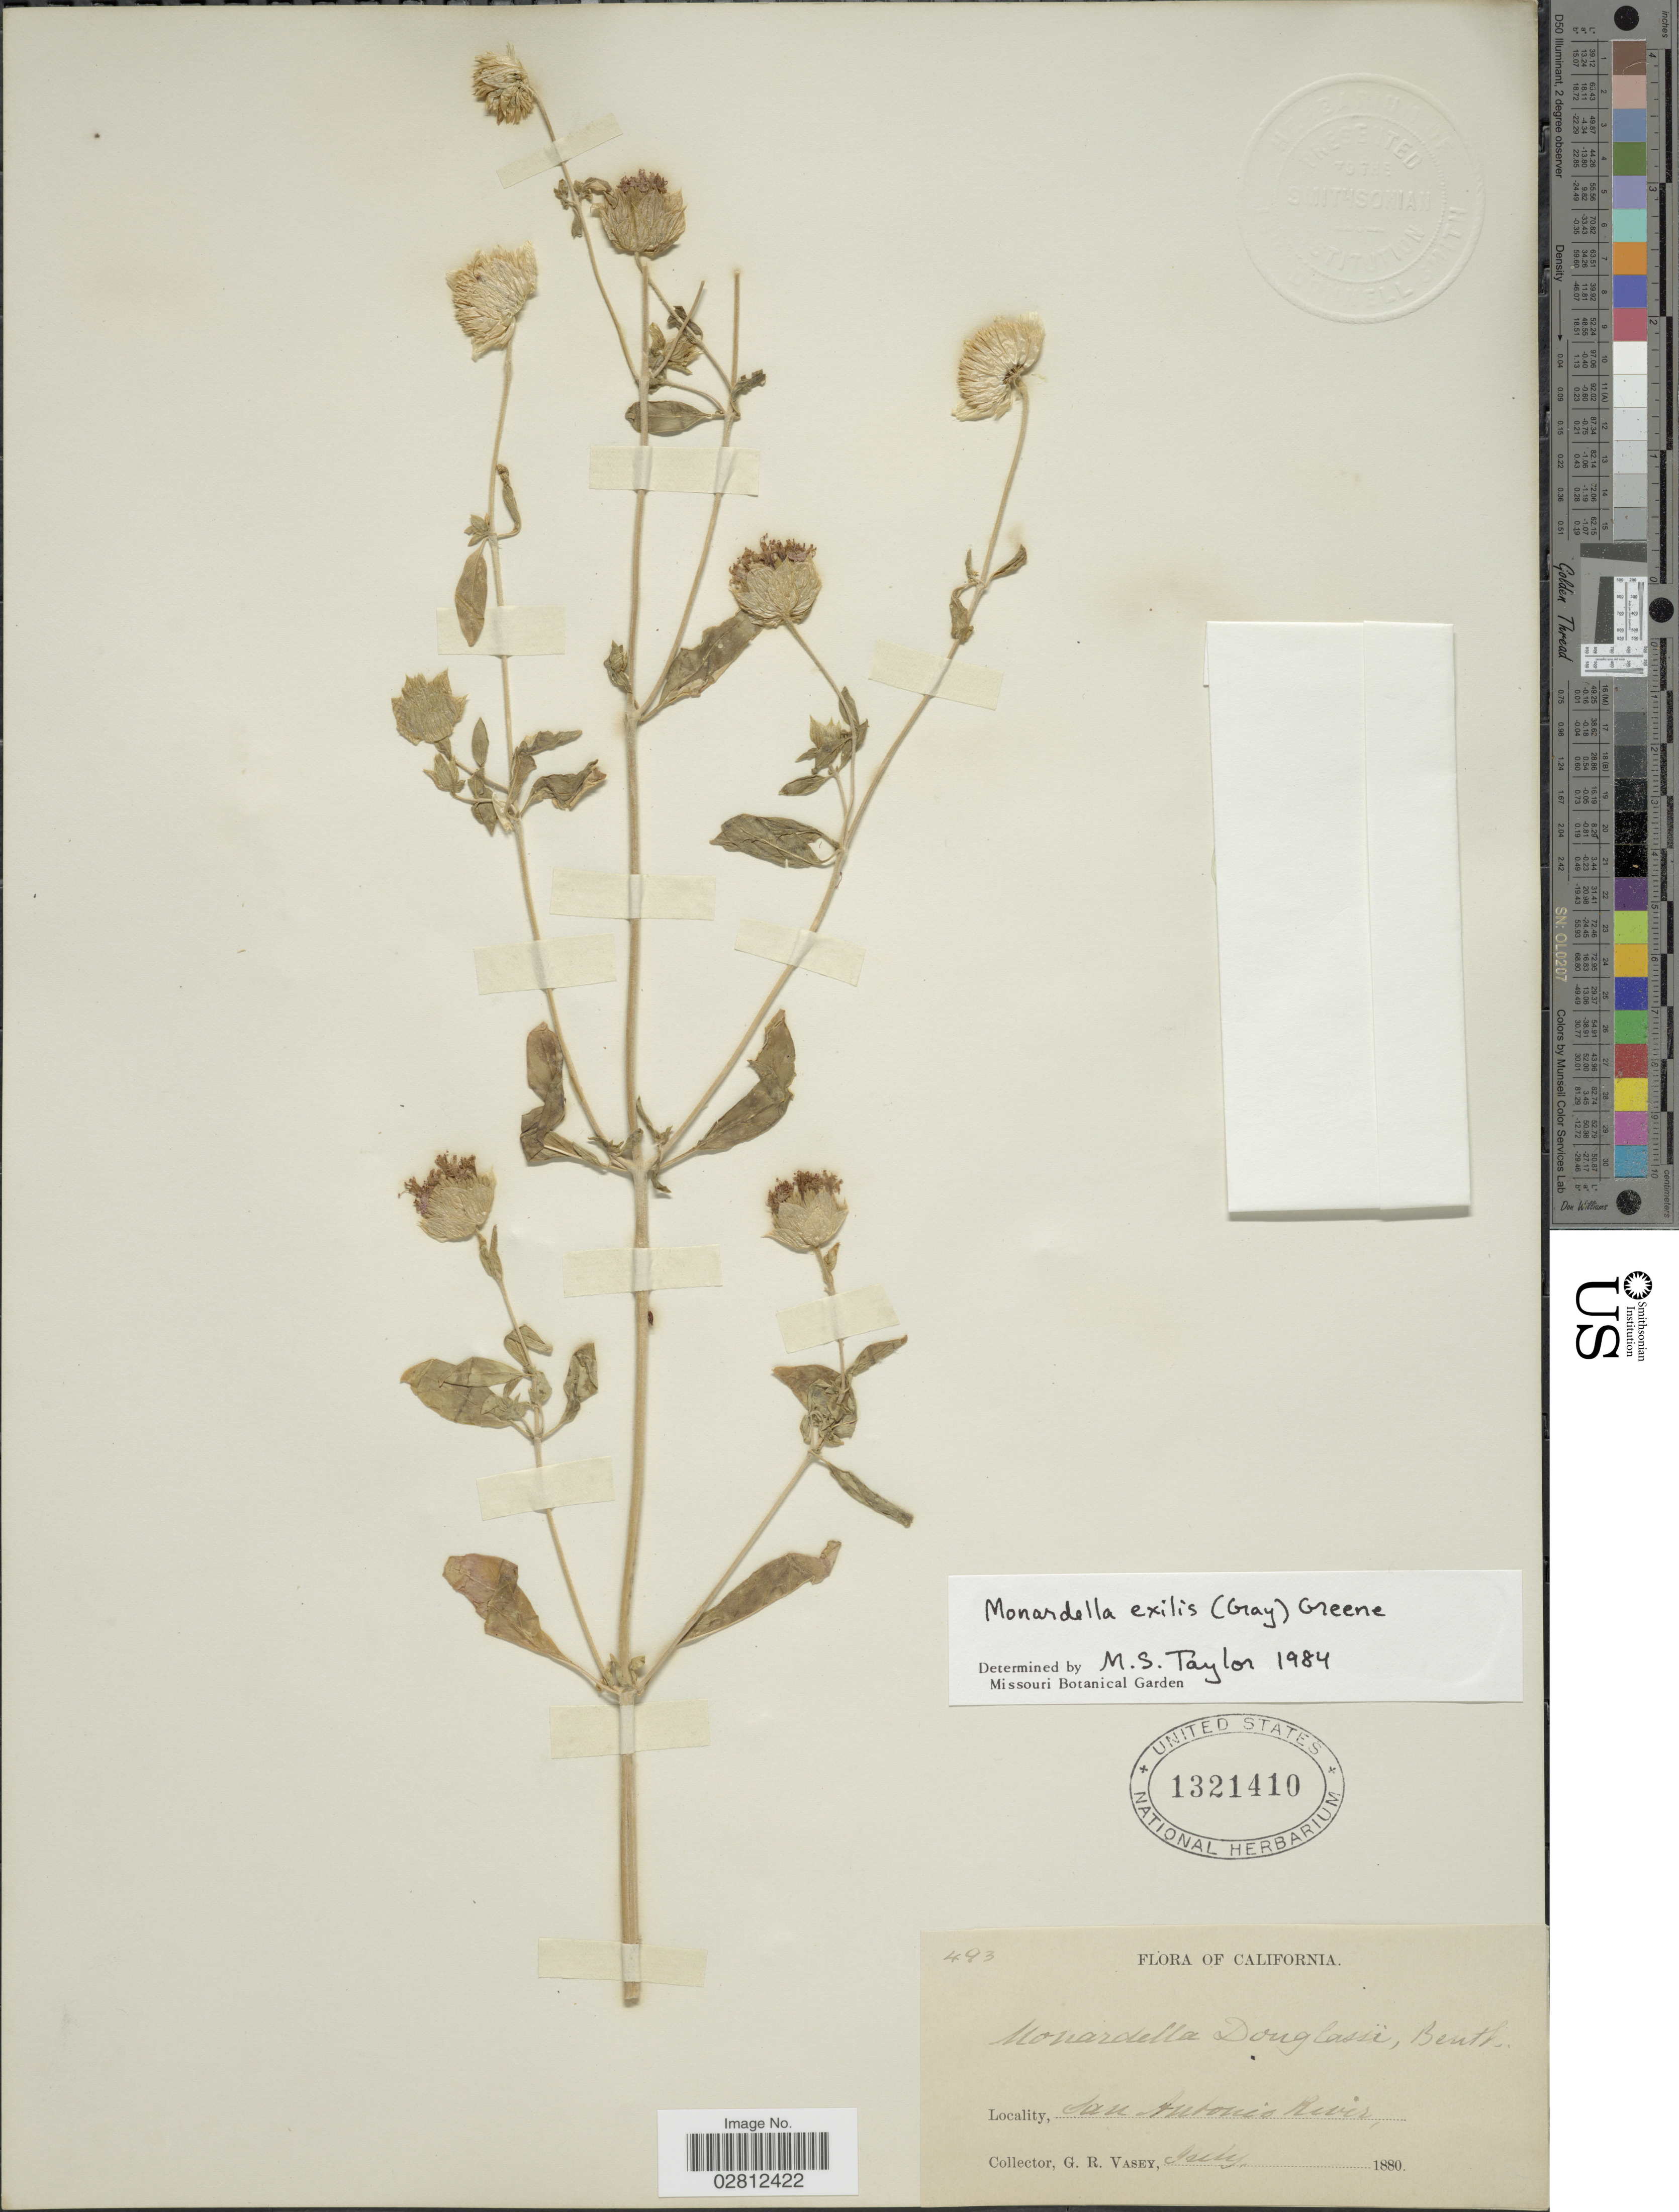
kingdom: Plantae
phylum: Tracheophyta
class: Magnoliopsida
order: Lamiales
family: Lamiaceae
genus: Monardella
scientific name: Monardella exilis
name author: (A. Gray) Greene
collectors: G. R. Vasey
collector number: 493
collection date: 1880-07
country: United States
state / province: California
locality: San Antonio River.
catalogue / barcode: US 1321410